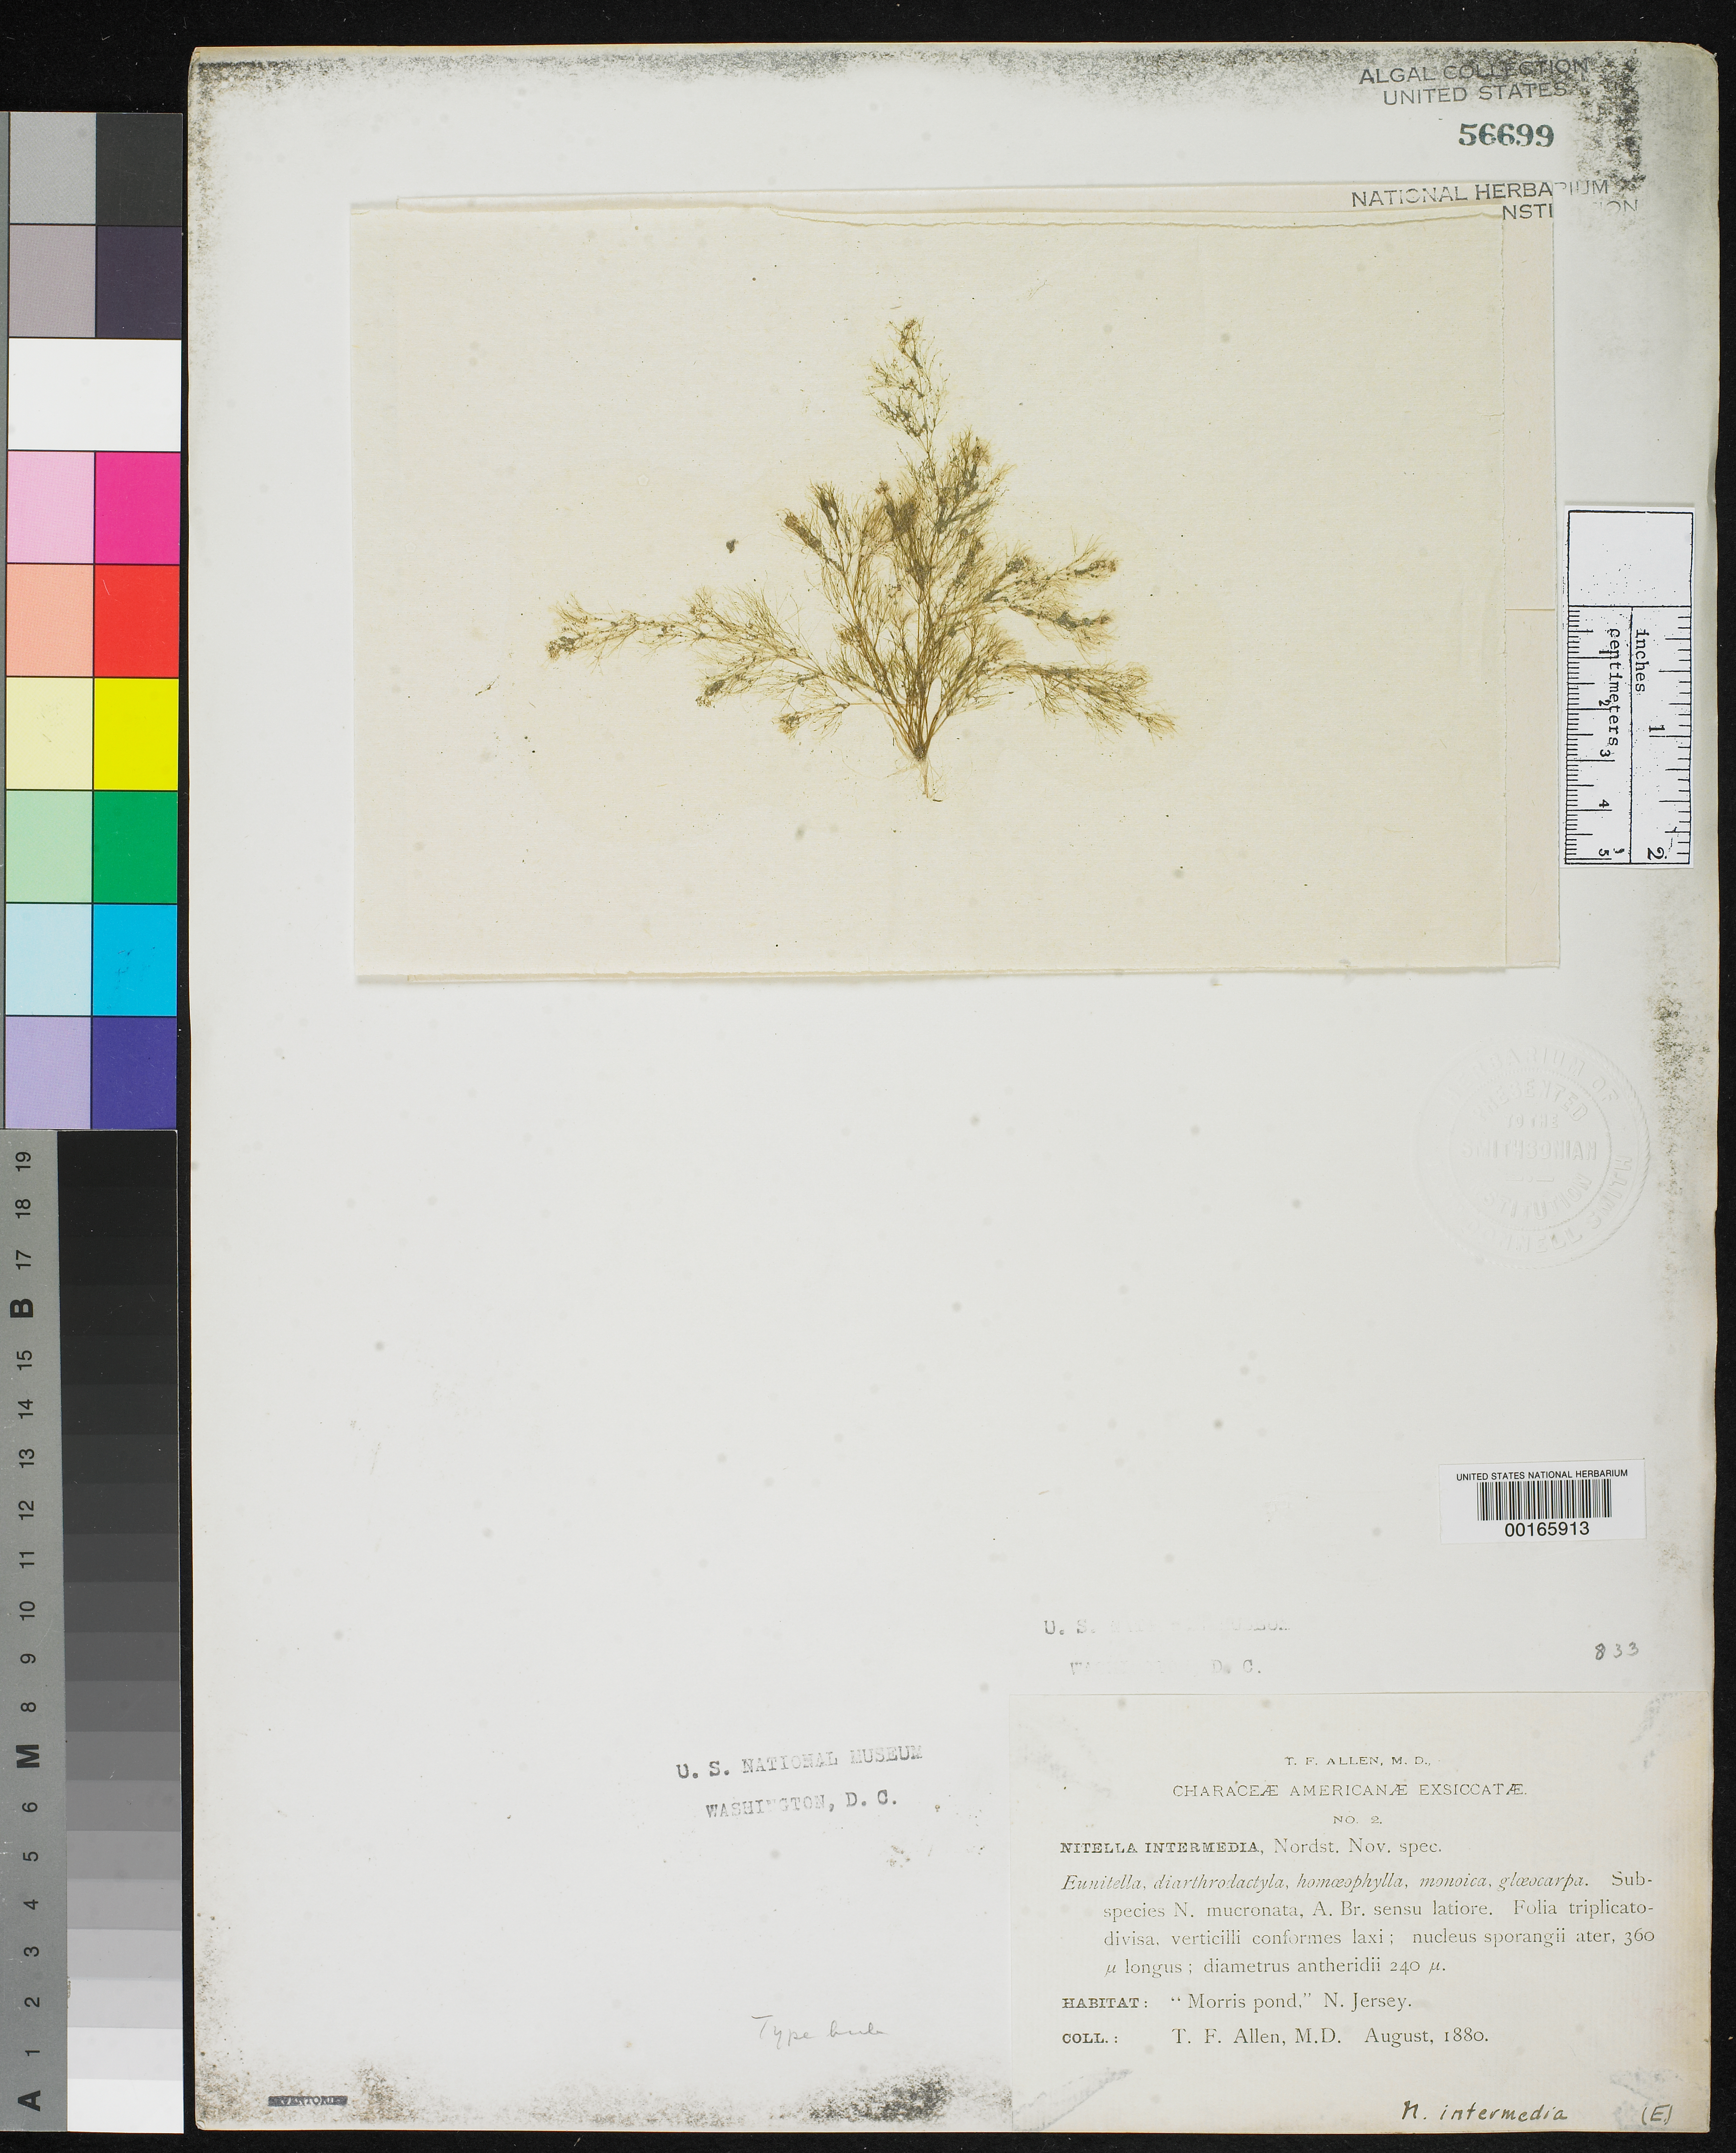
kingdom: Plantae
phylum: Charophyta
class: Charophyceae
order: Charales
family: Characeae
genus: Nitella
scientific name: Nitella intermedia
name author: Nordstedt in Allen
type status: Isotype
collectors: T. F. Allen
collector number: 2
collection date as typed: Aug 1880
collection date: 1880-08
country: United States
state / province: New Jersey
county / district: Morris County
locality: Morris Pond.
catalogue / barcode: US 56699